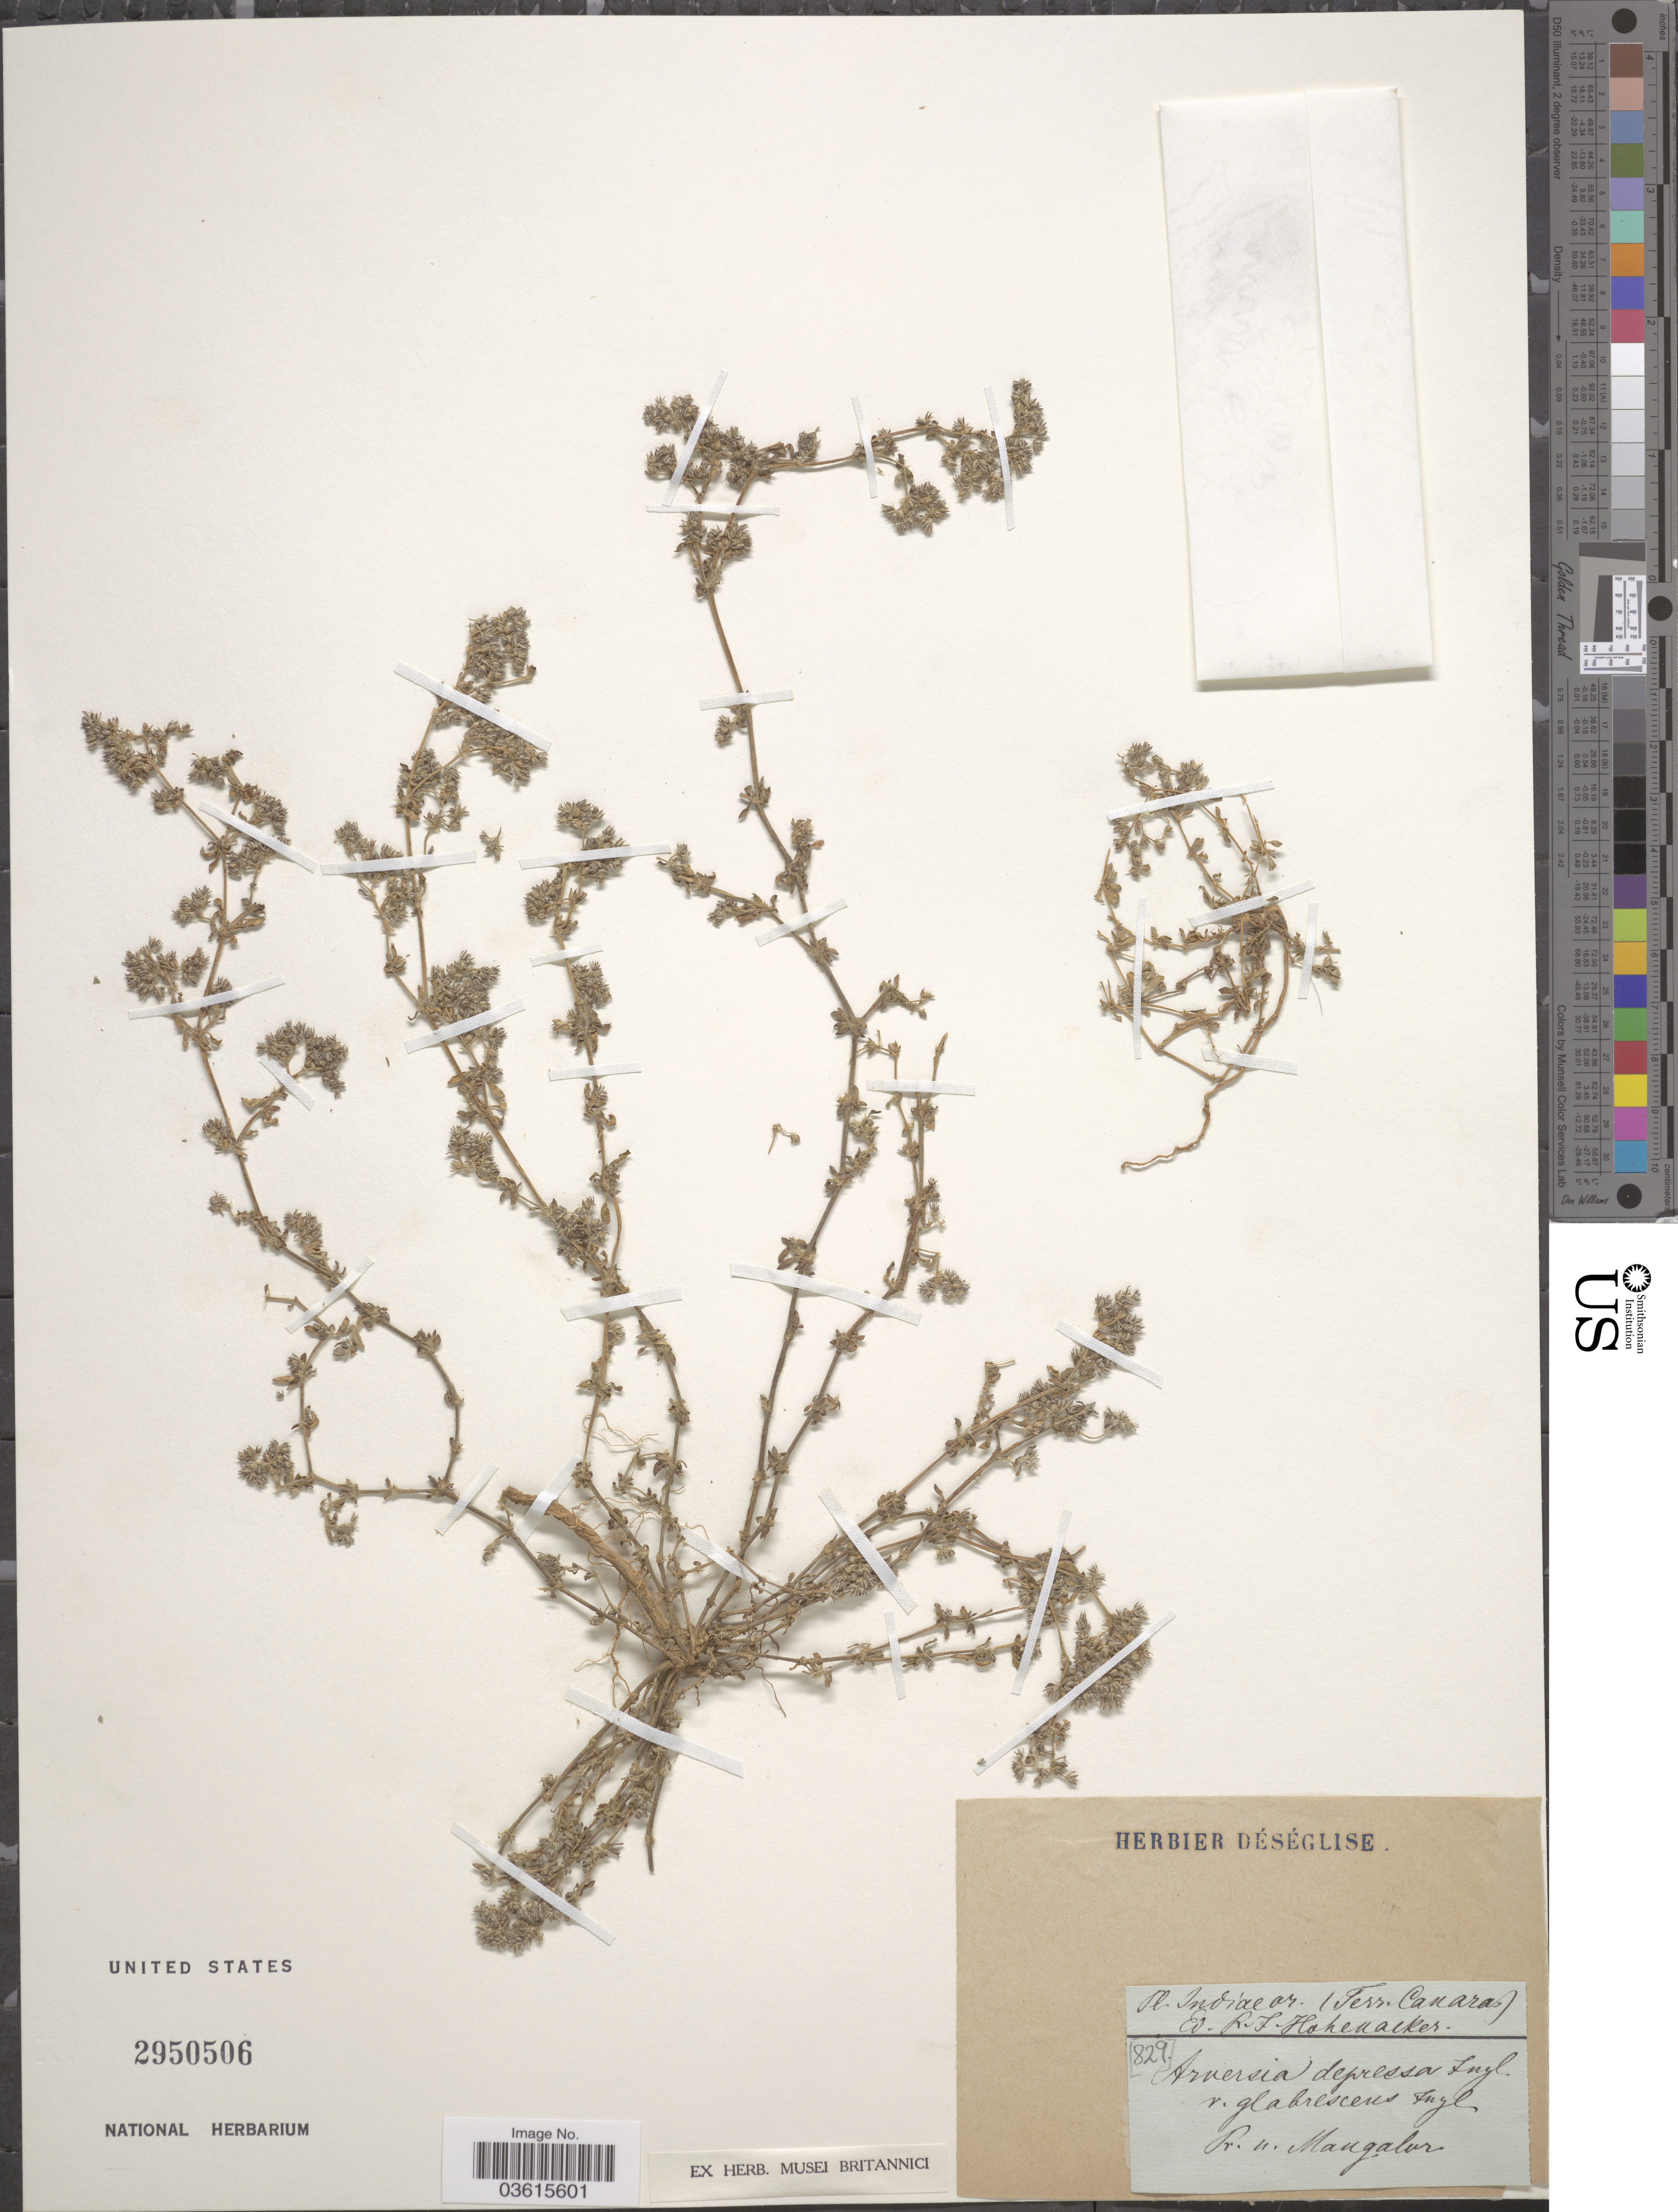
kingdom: Plantae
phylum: Tracheophyta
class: Magnoliopsida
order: Caryophyllales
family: Caryophyllaceae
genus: Arenaria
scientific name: Arenaria depressa var. glabrescens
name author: Fenzl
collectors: R. F. Hohenacker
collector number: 829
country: India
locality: Indiæ or. (Terr. Canara). Pr. n. Mangalor.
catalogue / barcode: US 2950506